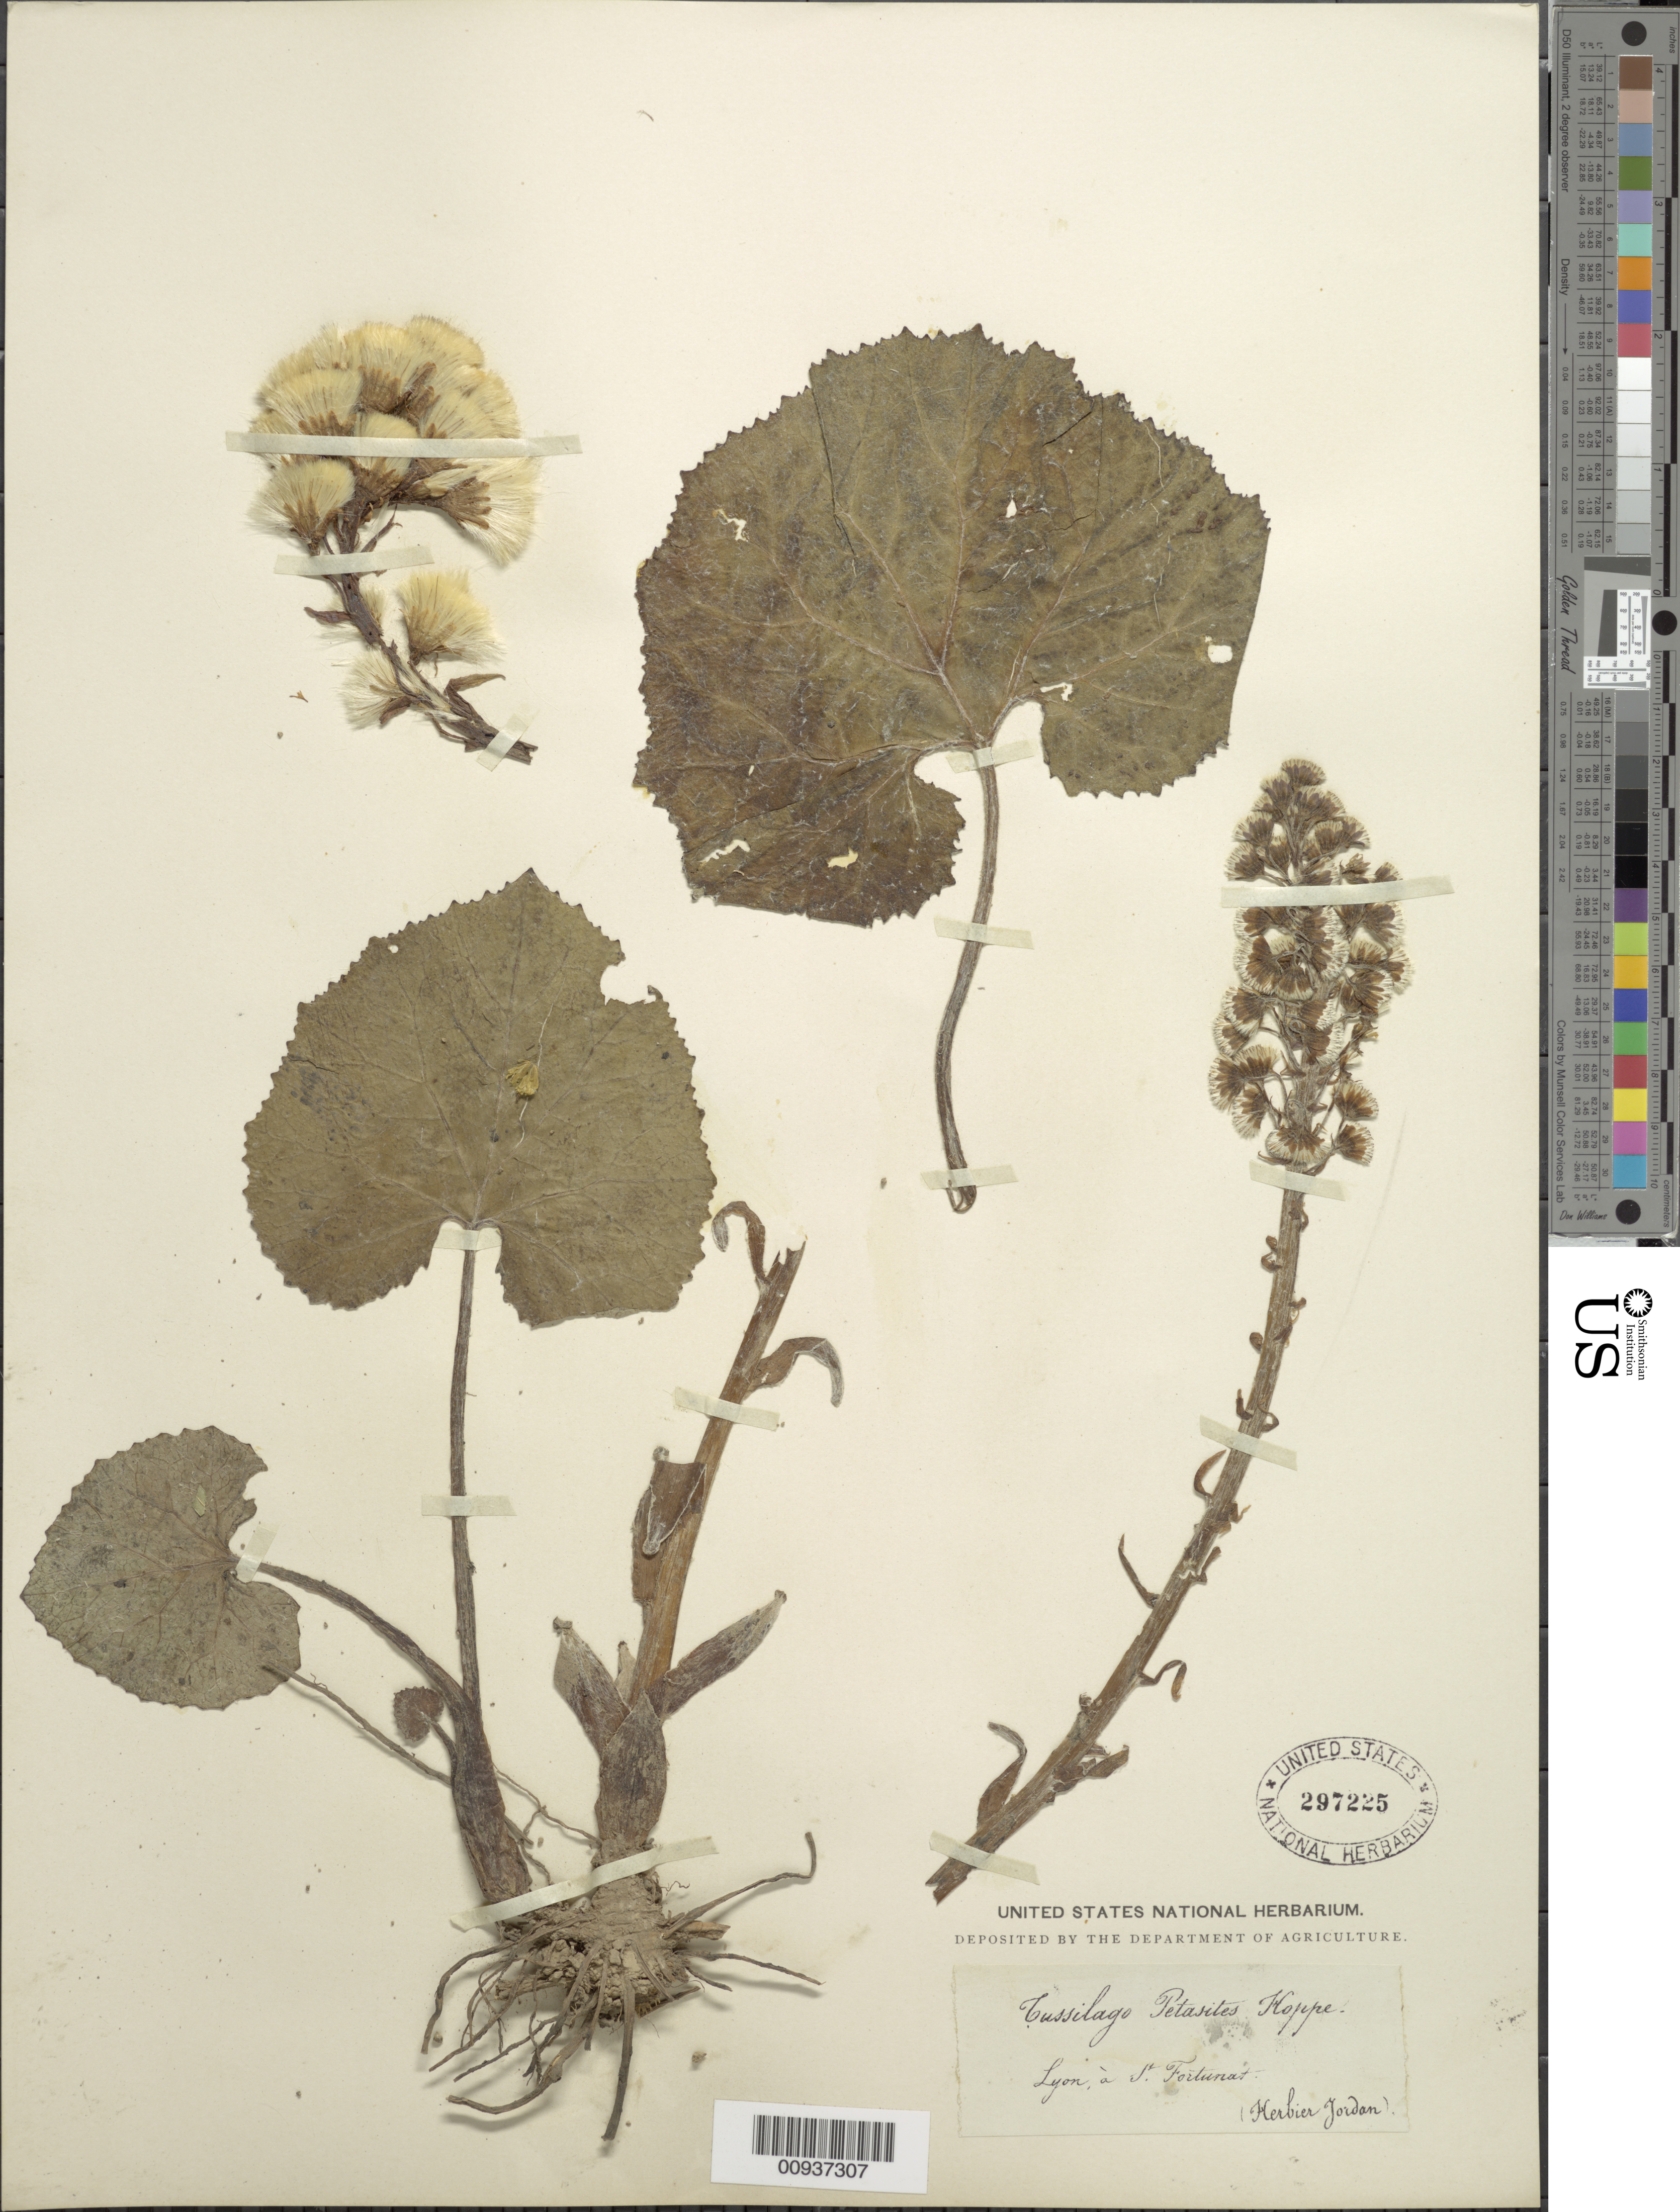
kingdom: Plantae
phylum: Tracheophyta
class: Magnoliopsida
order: Asterales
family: Asteraceae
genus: Petasites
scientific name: Petasites officinalis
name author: L.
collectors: -. Jordan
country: France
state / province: Auvergne-Rhône-Alpes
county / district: Rhône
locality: Lyon à S. Fortunat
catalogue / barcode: US 297225